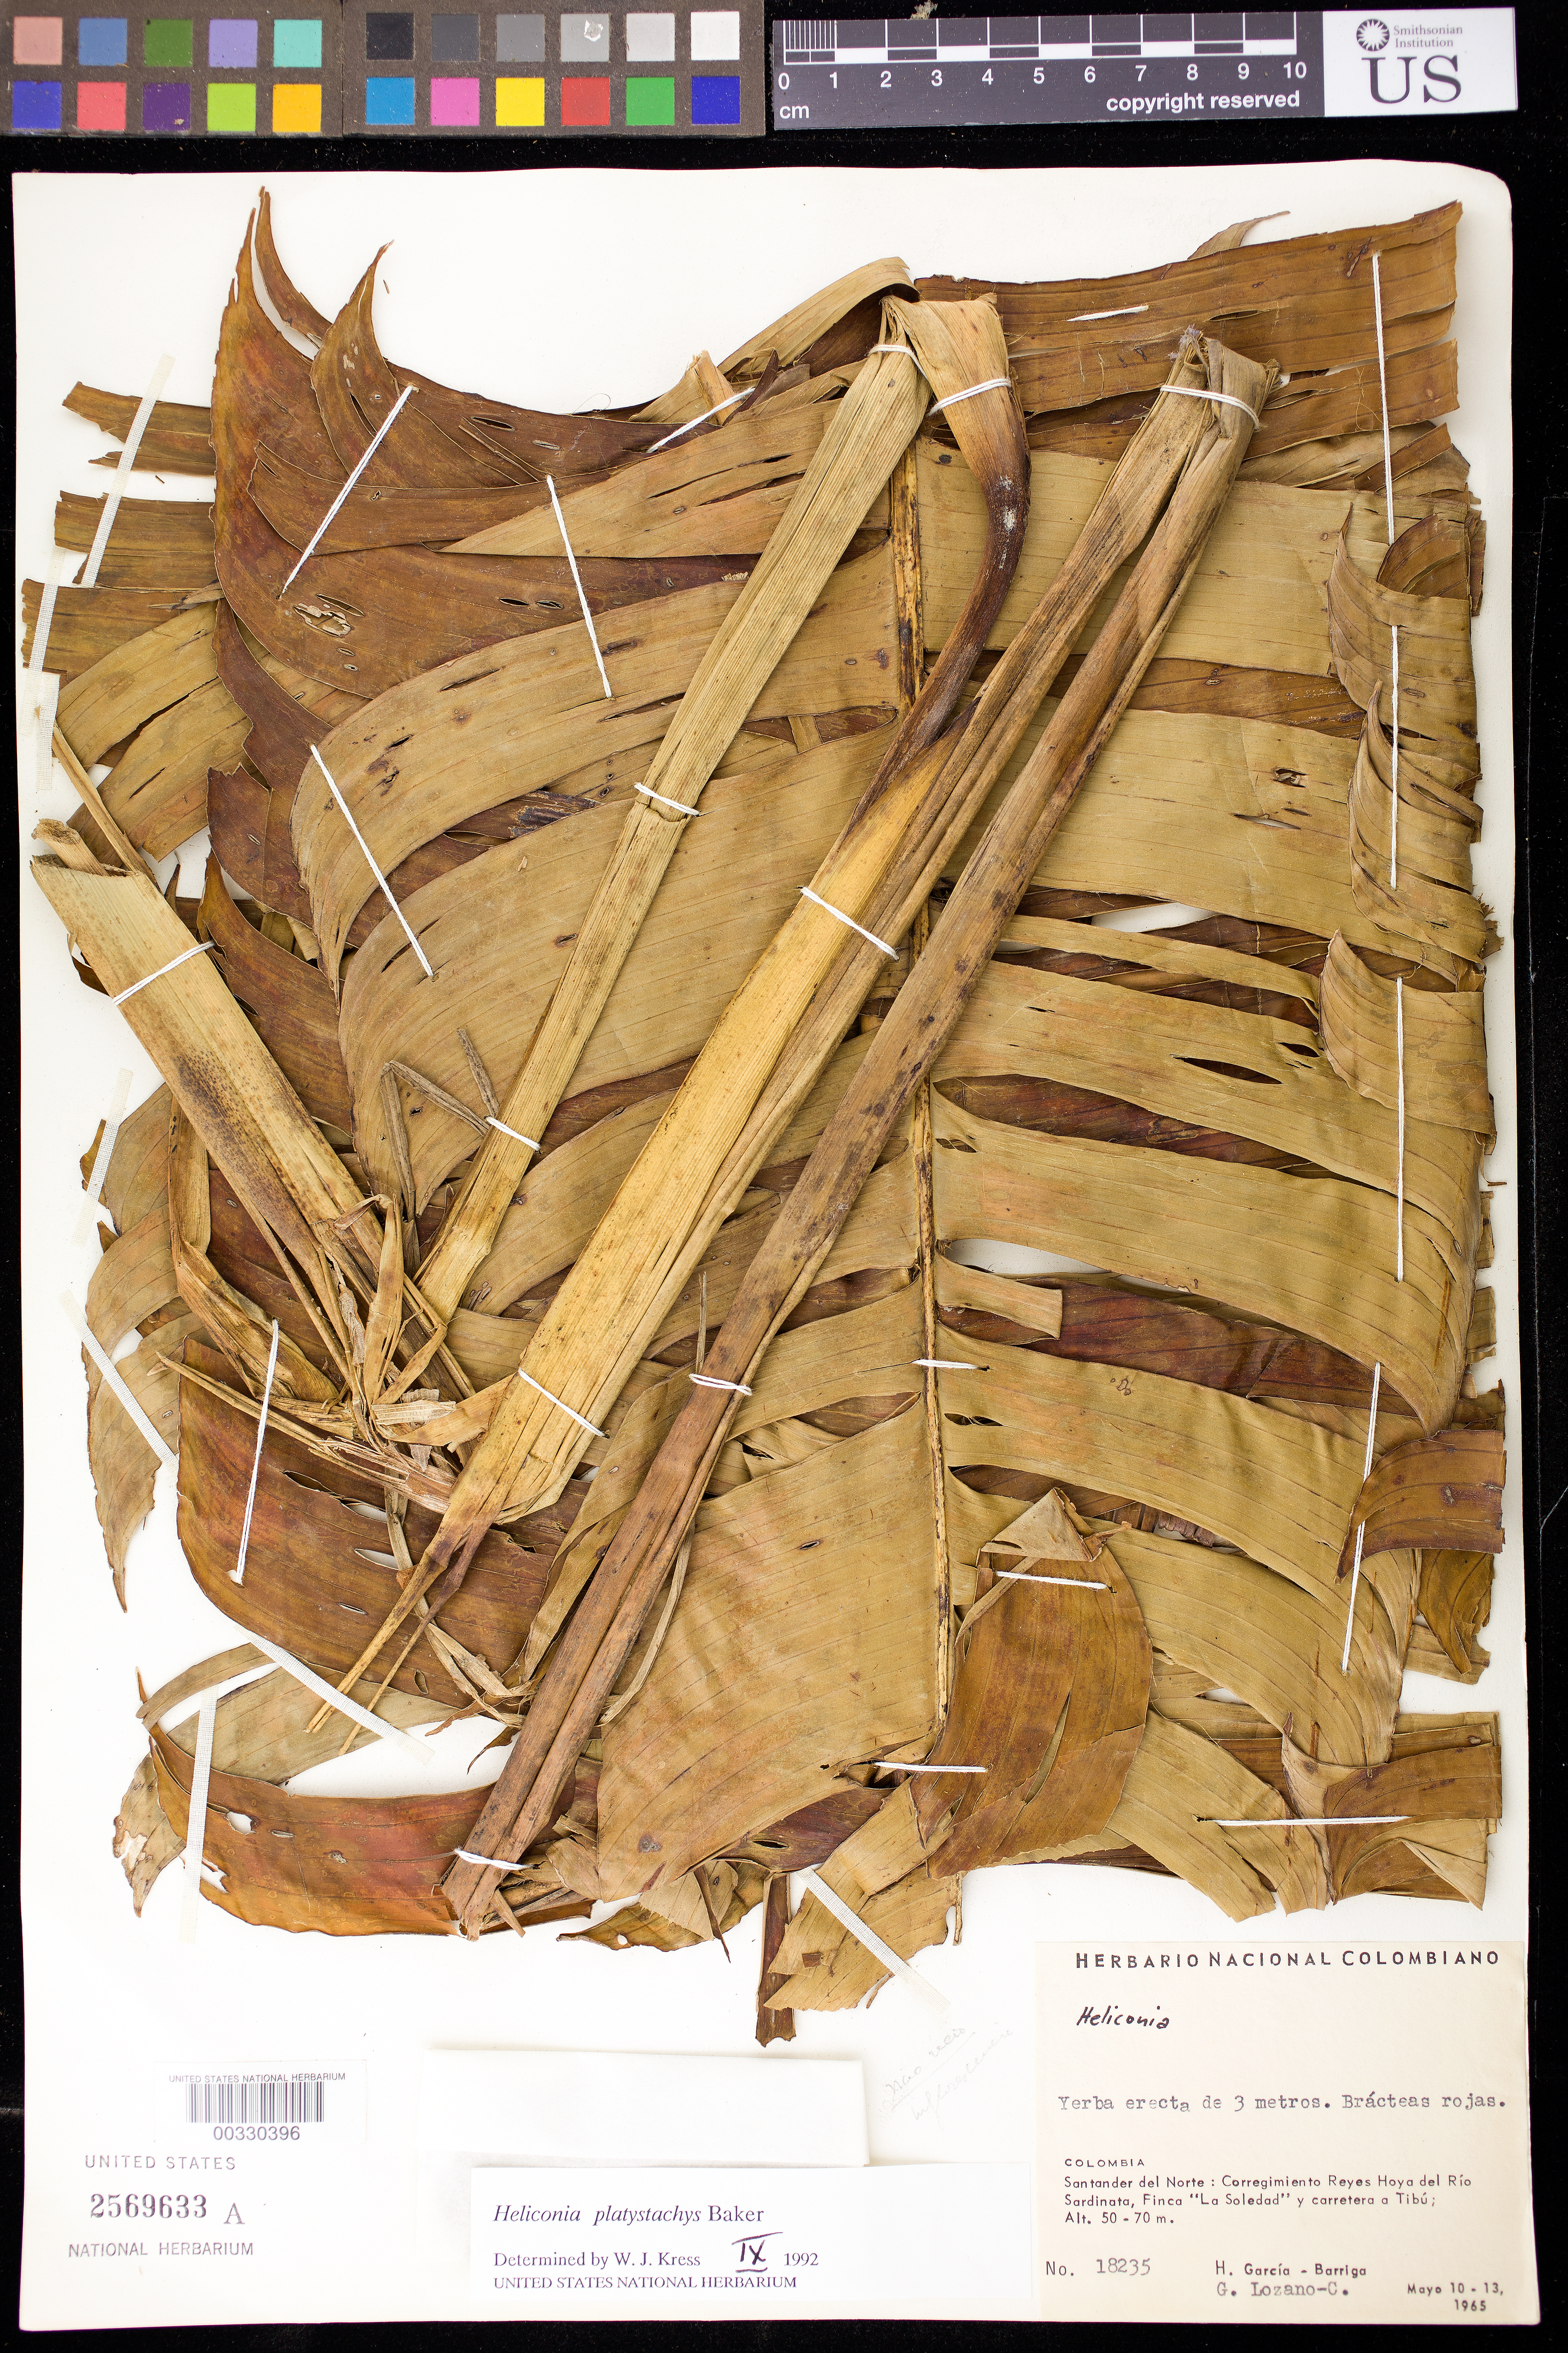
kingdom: Plantae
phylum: Tracheophyta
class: Liliopsida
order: Zingiberales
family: Heliconiaceae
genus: Heliconia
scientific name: Heliconia sp.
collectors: H. García Barriga & G. Lozano-Contreras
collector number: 18235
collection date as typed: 10 May 1965 to 13 May 1965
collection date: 1965-05-10/1965-05-13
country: Colombia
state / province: Norte de Santander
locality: Corregimiento Reyes Valley of Rio Sardinata, Finca "La Soledad" and highway to Tibu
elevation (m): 50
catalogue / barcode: US 2569633A